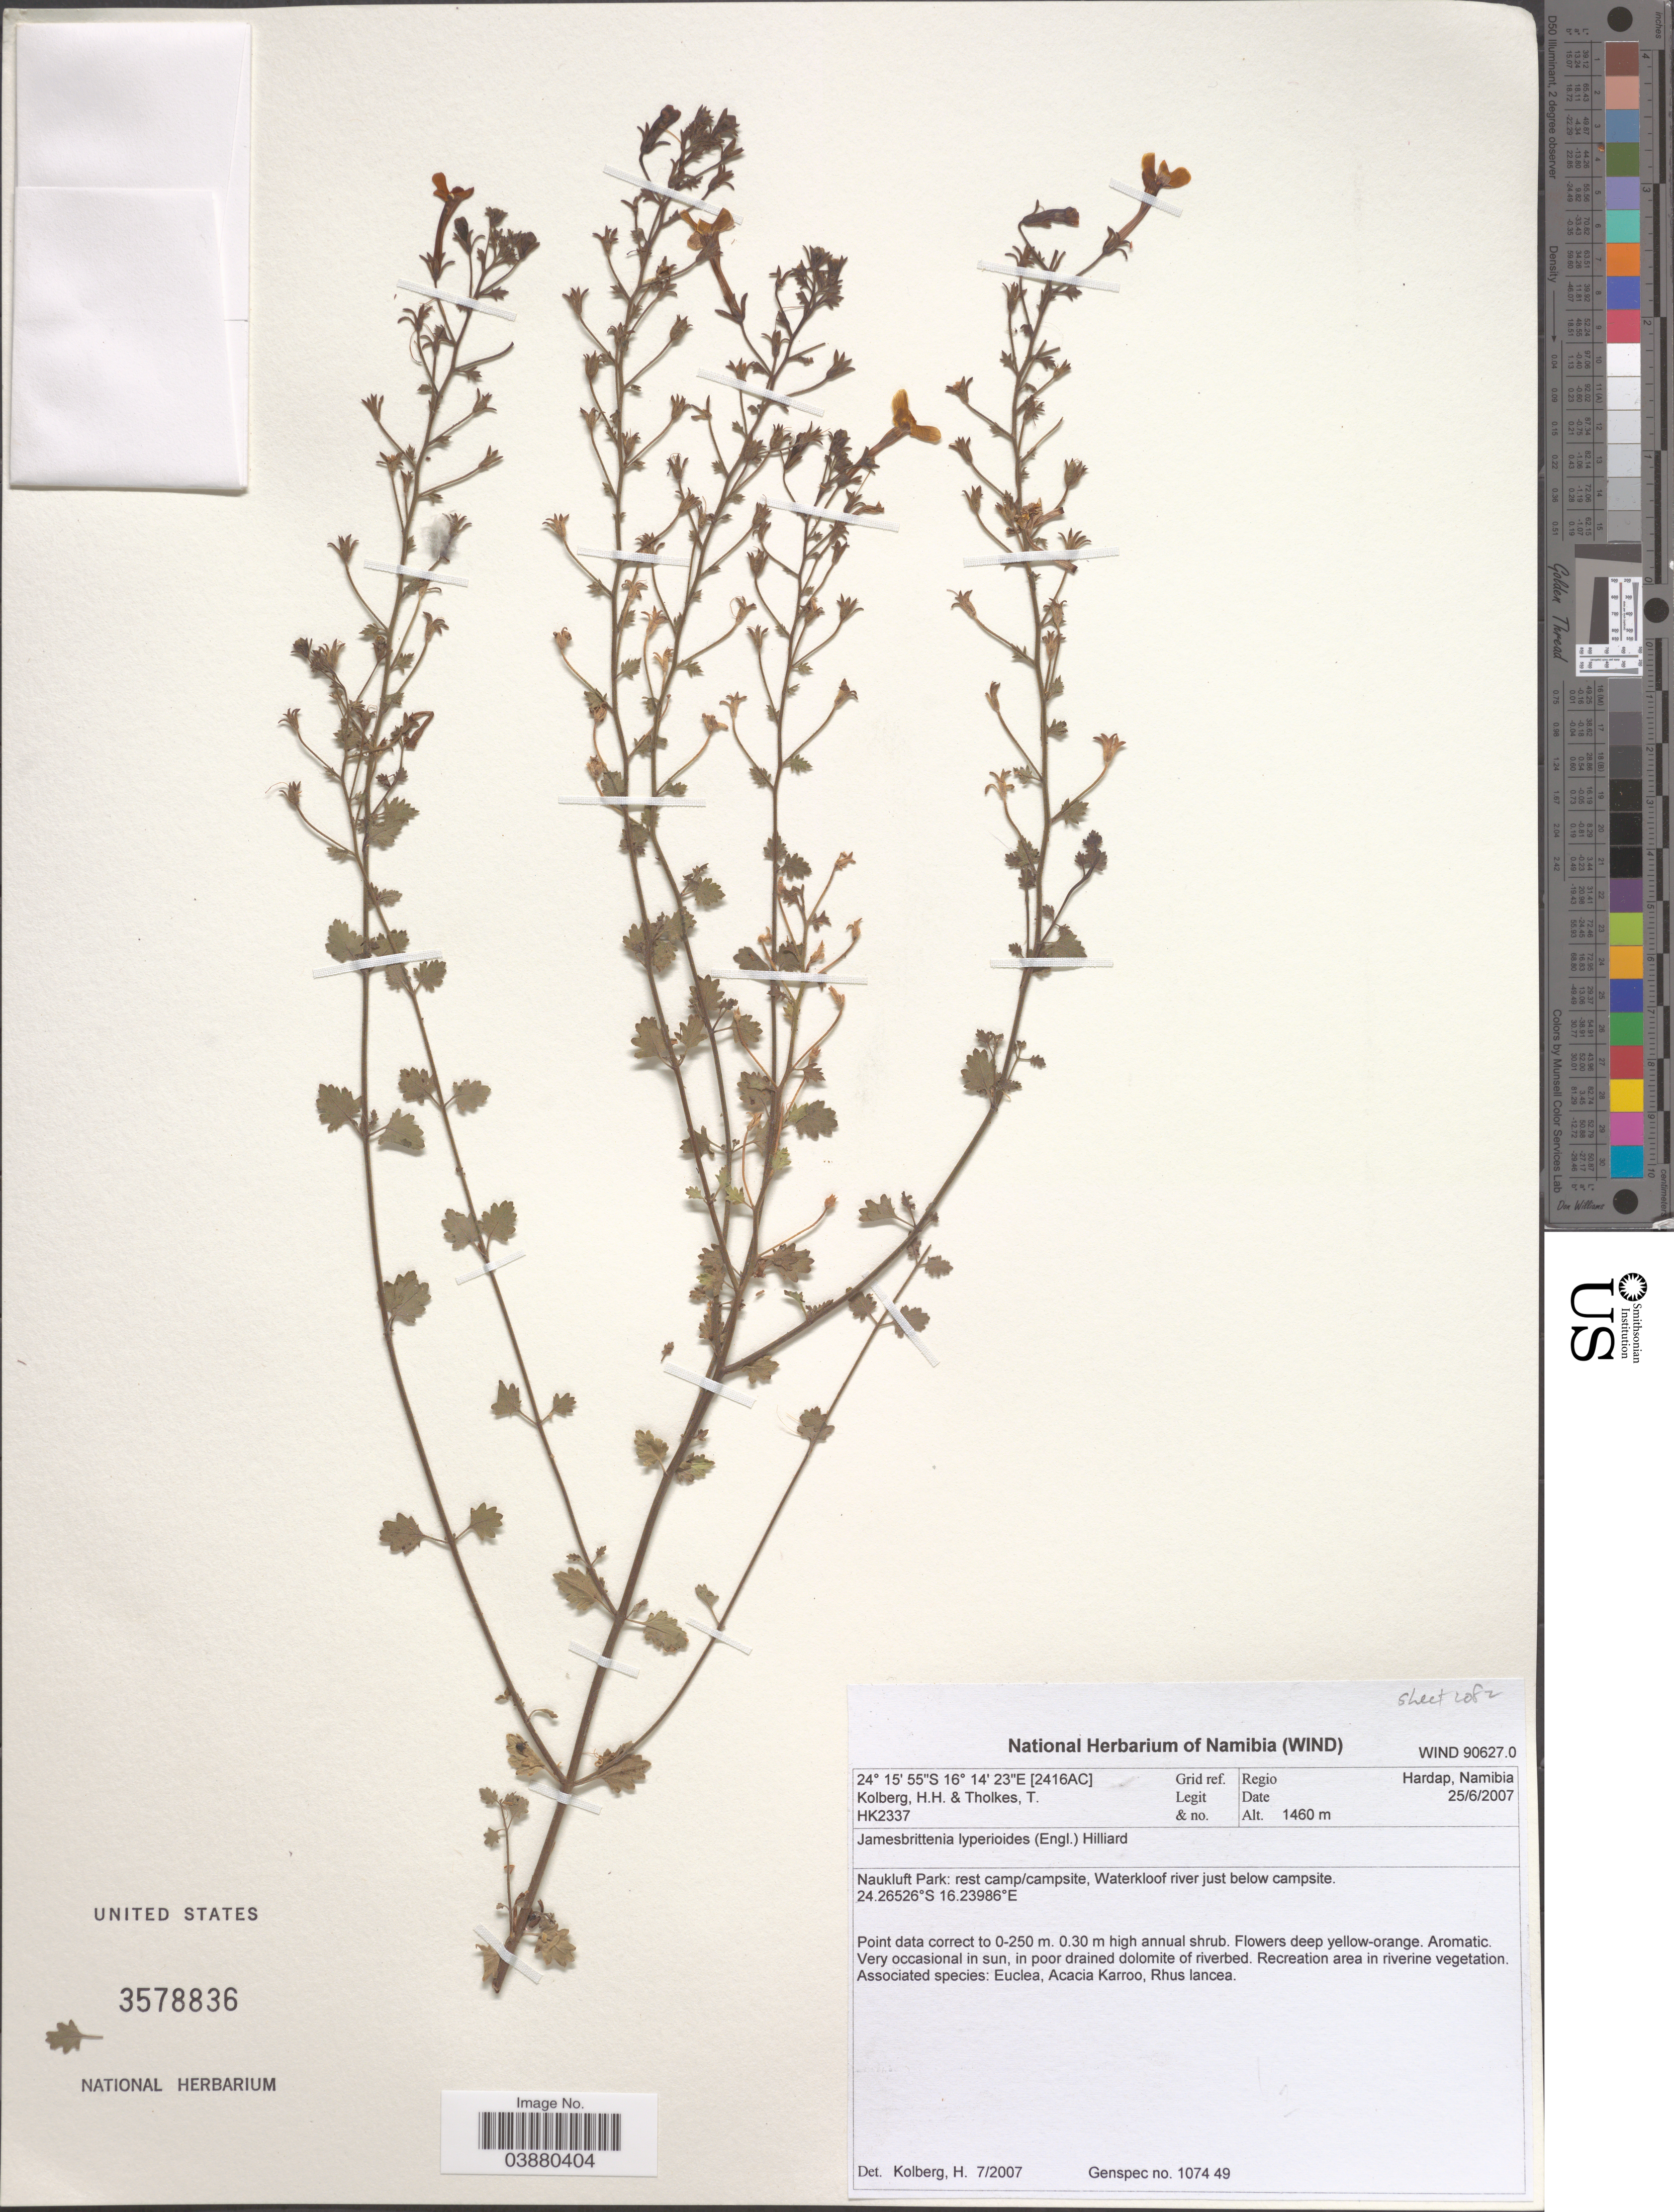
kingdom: Plantae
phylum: Tracheophyta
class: Magnoliopsida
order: Lamiales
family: Scrophulariaceae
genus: Jamesbrittenia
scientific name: Jamesbrittenia lyperioides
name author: (Engl.) Hilliard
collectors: H. H. Kolberg & T. Tholkes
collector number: HK2337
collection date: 2007-06-25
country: Namibia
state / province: Hardap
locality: [2416AC] Grid ref. Regio Hardap. Naukluft Park: rest camp/campsite, Waterkloof river just below campsite.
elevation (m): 1460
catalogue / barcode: US 3578836